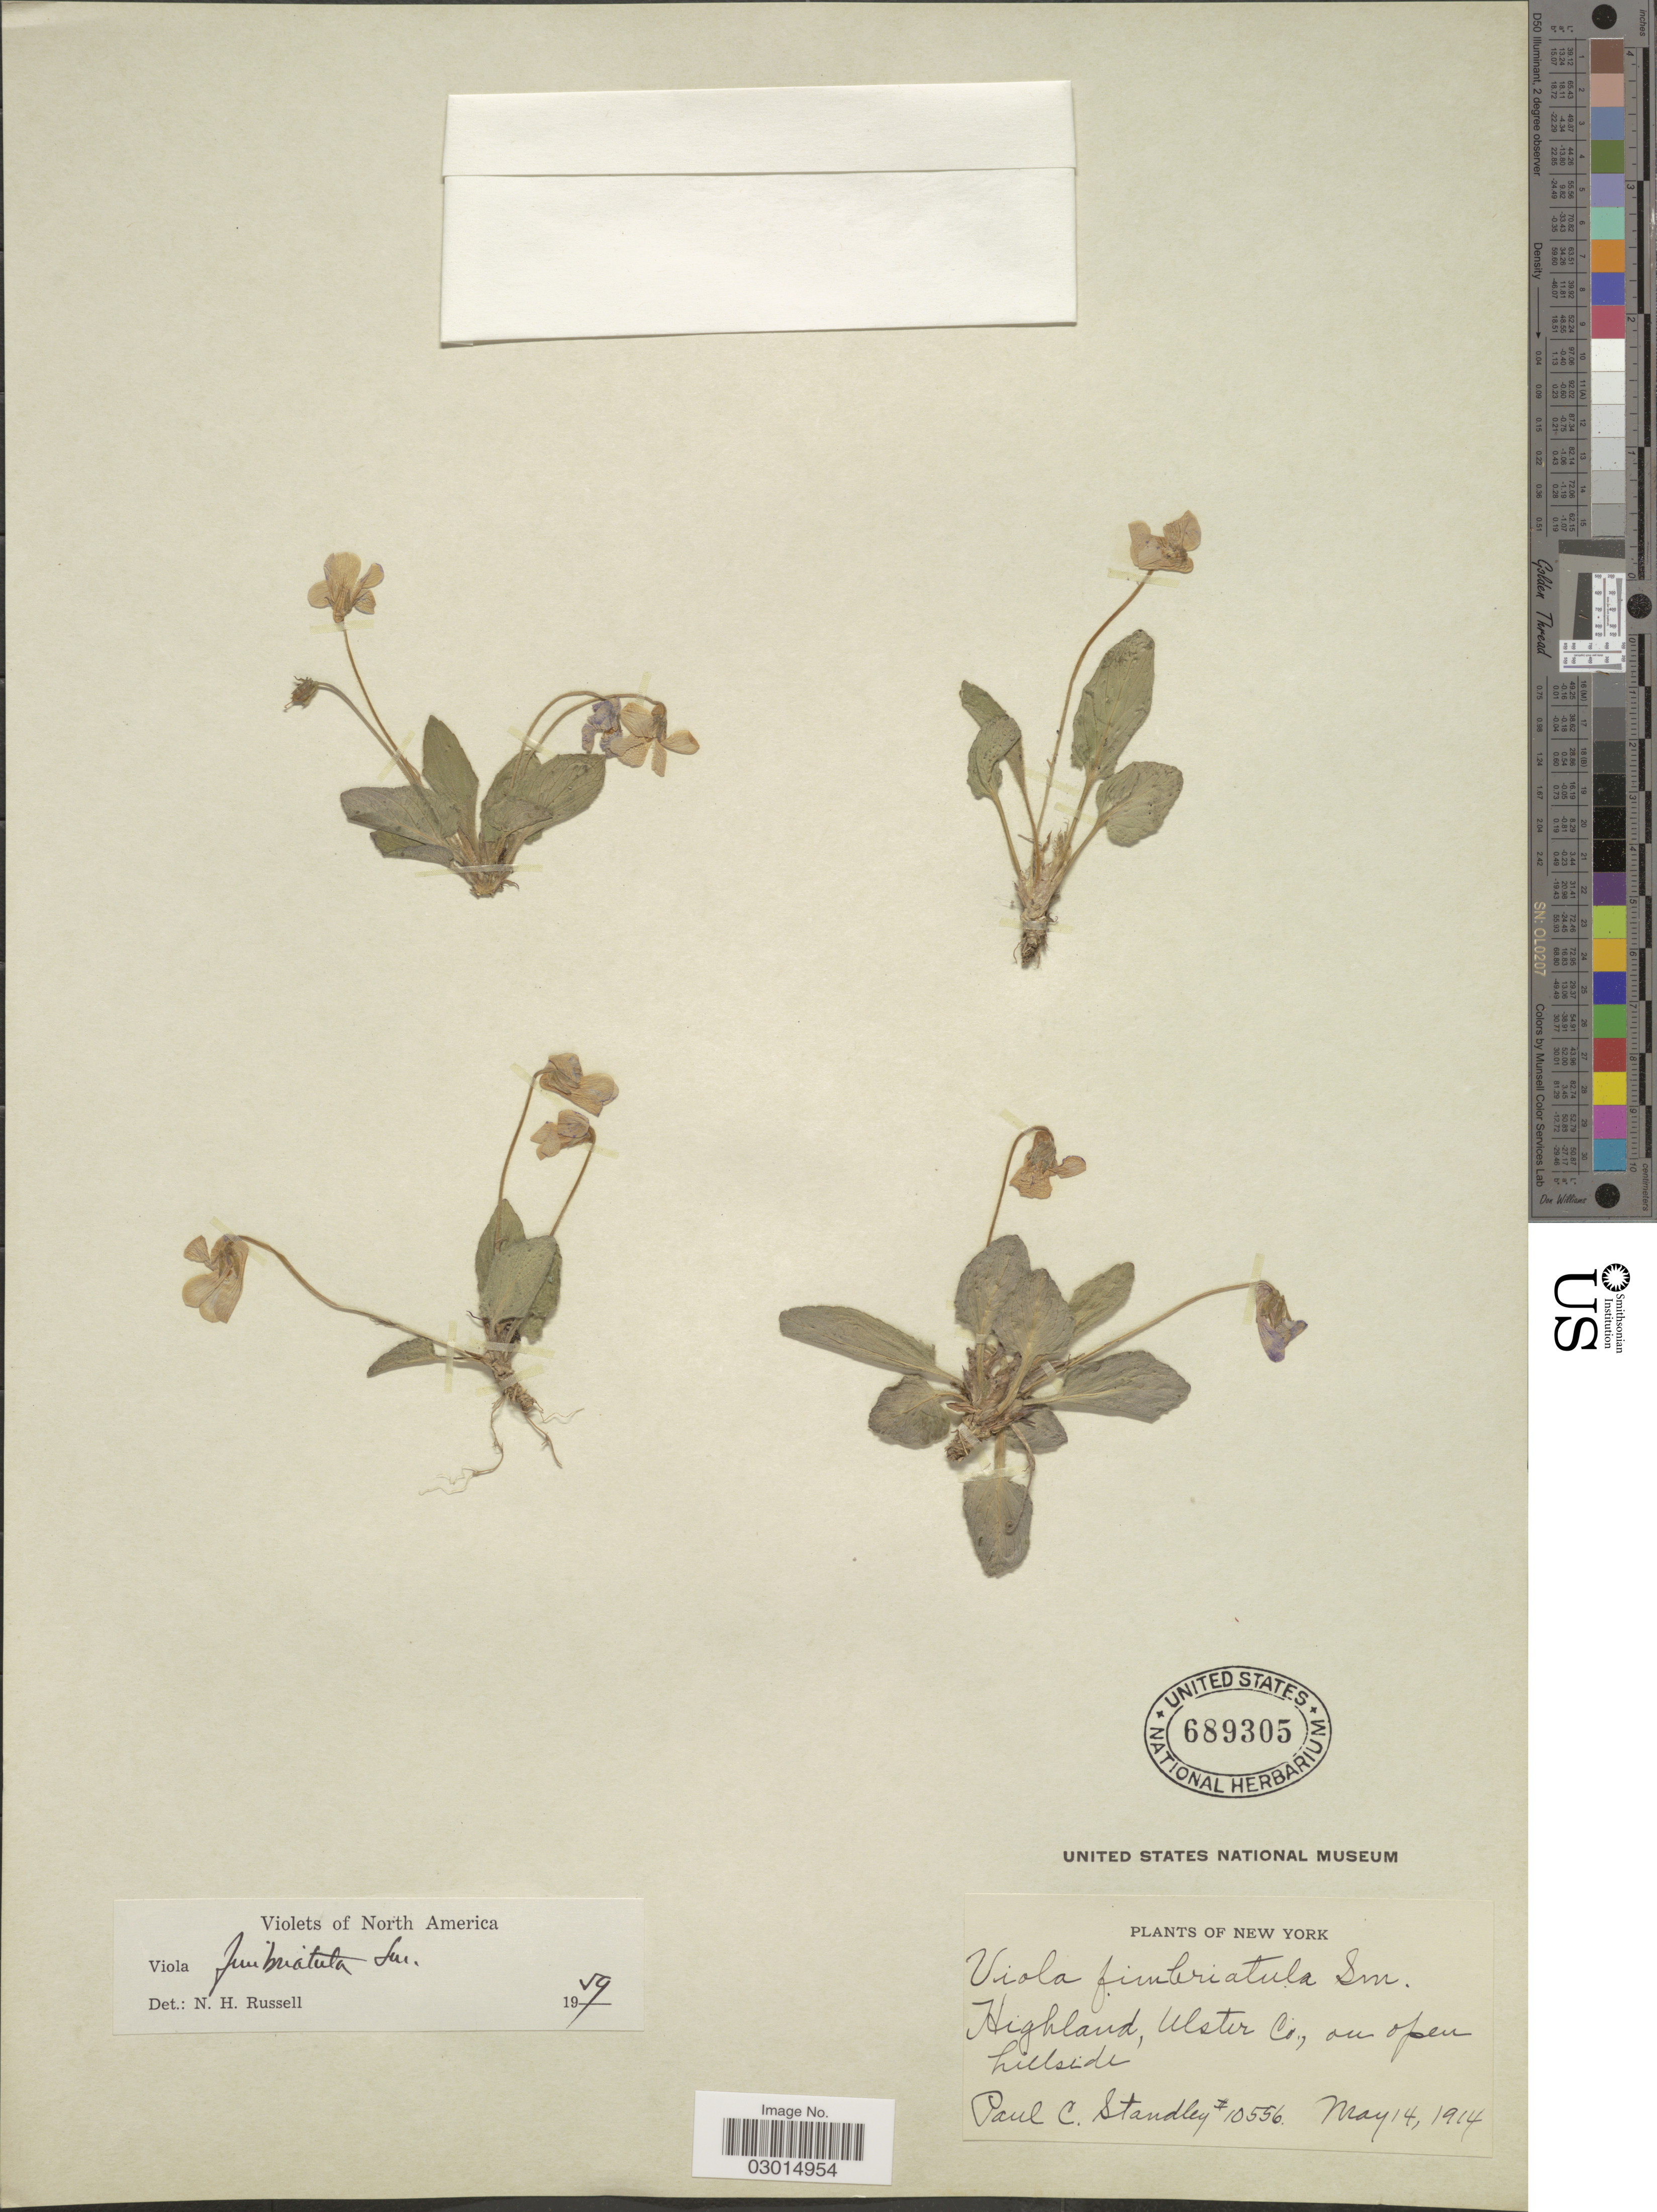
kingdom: Plantae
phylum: Tracheophyta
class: Magnoliopsida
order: Malpighiales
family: Violaceae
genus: Viola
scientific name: Viola fimbriatula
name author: Small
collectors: P. C. Standley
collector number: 10556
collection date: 1914-05-14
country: United States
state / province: New York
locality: Highland, Ulster Co., on open hillside.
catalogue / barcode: US 589305